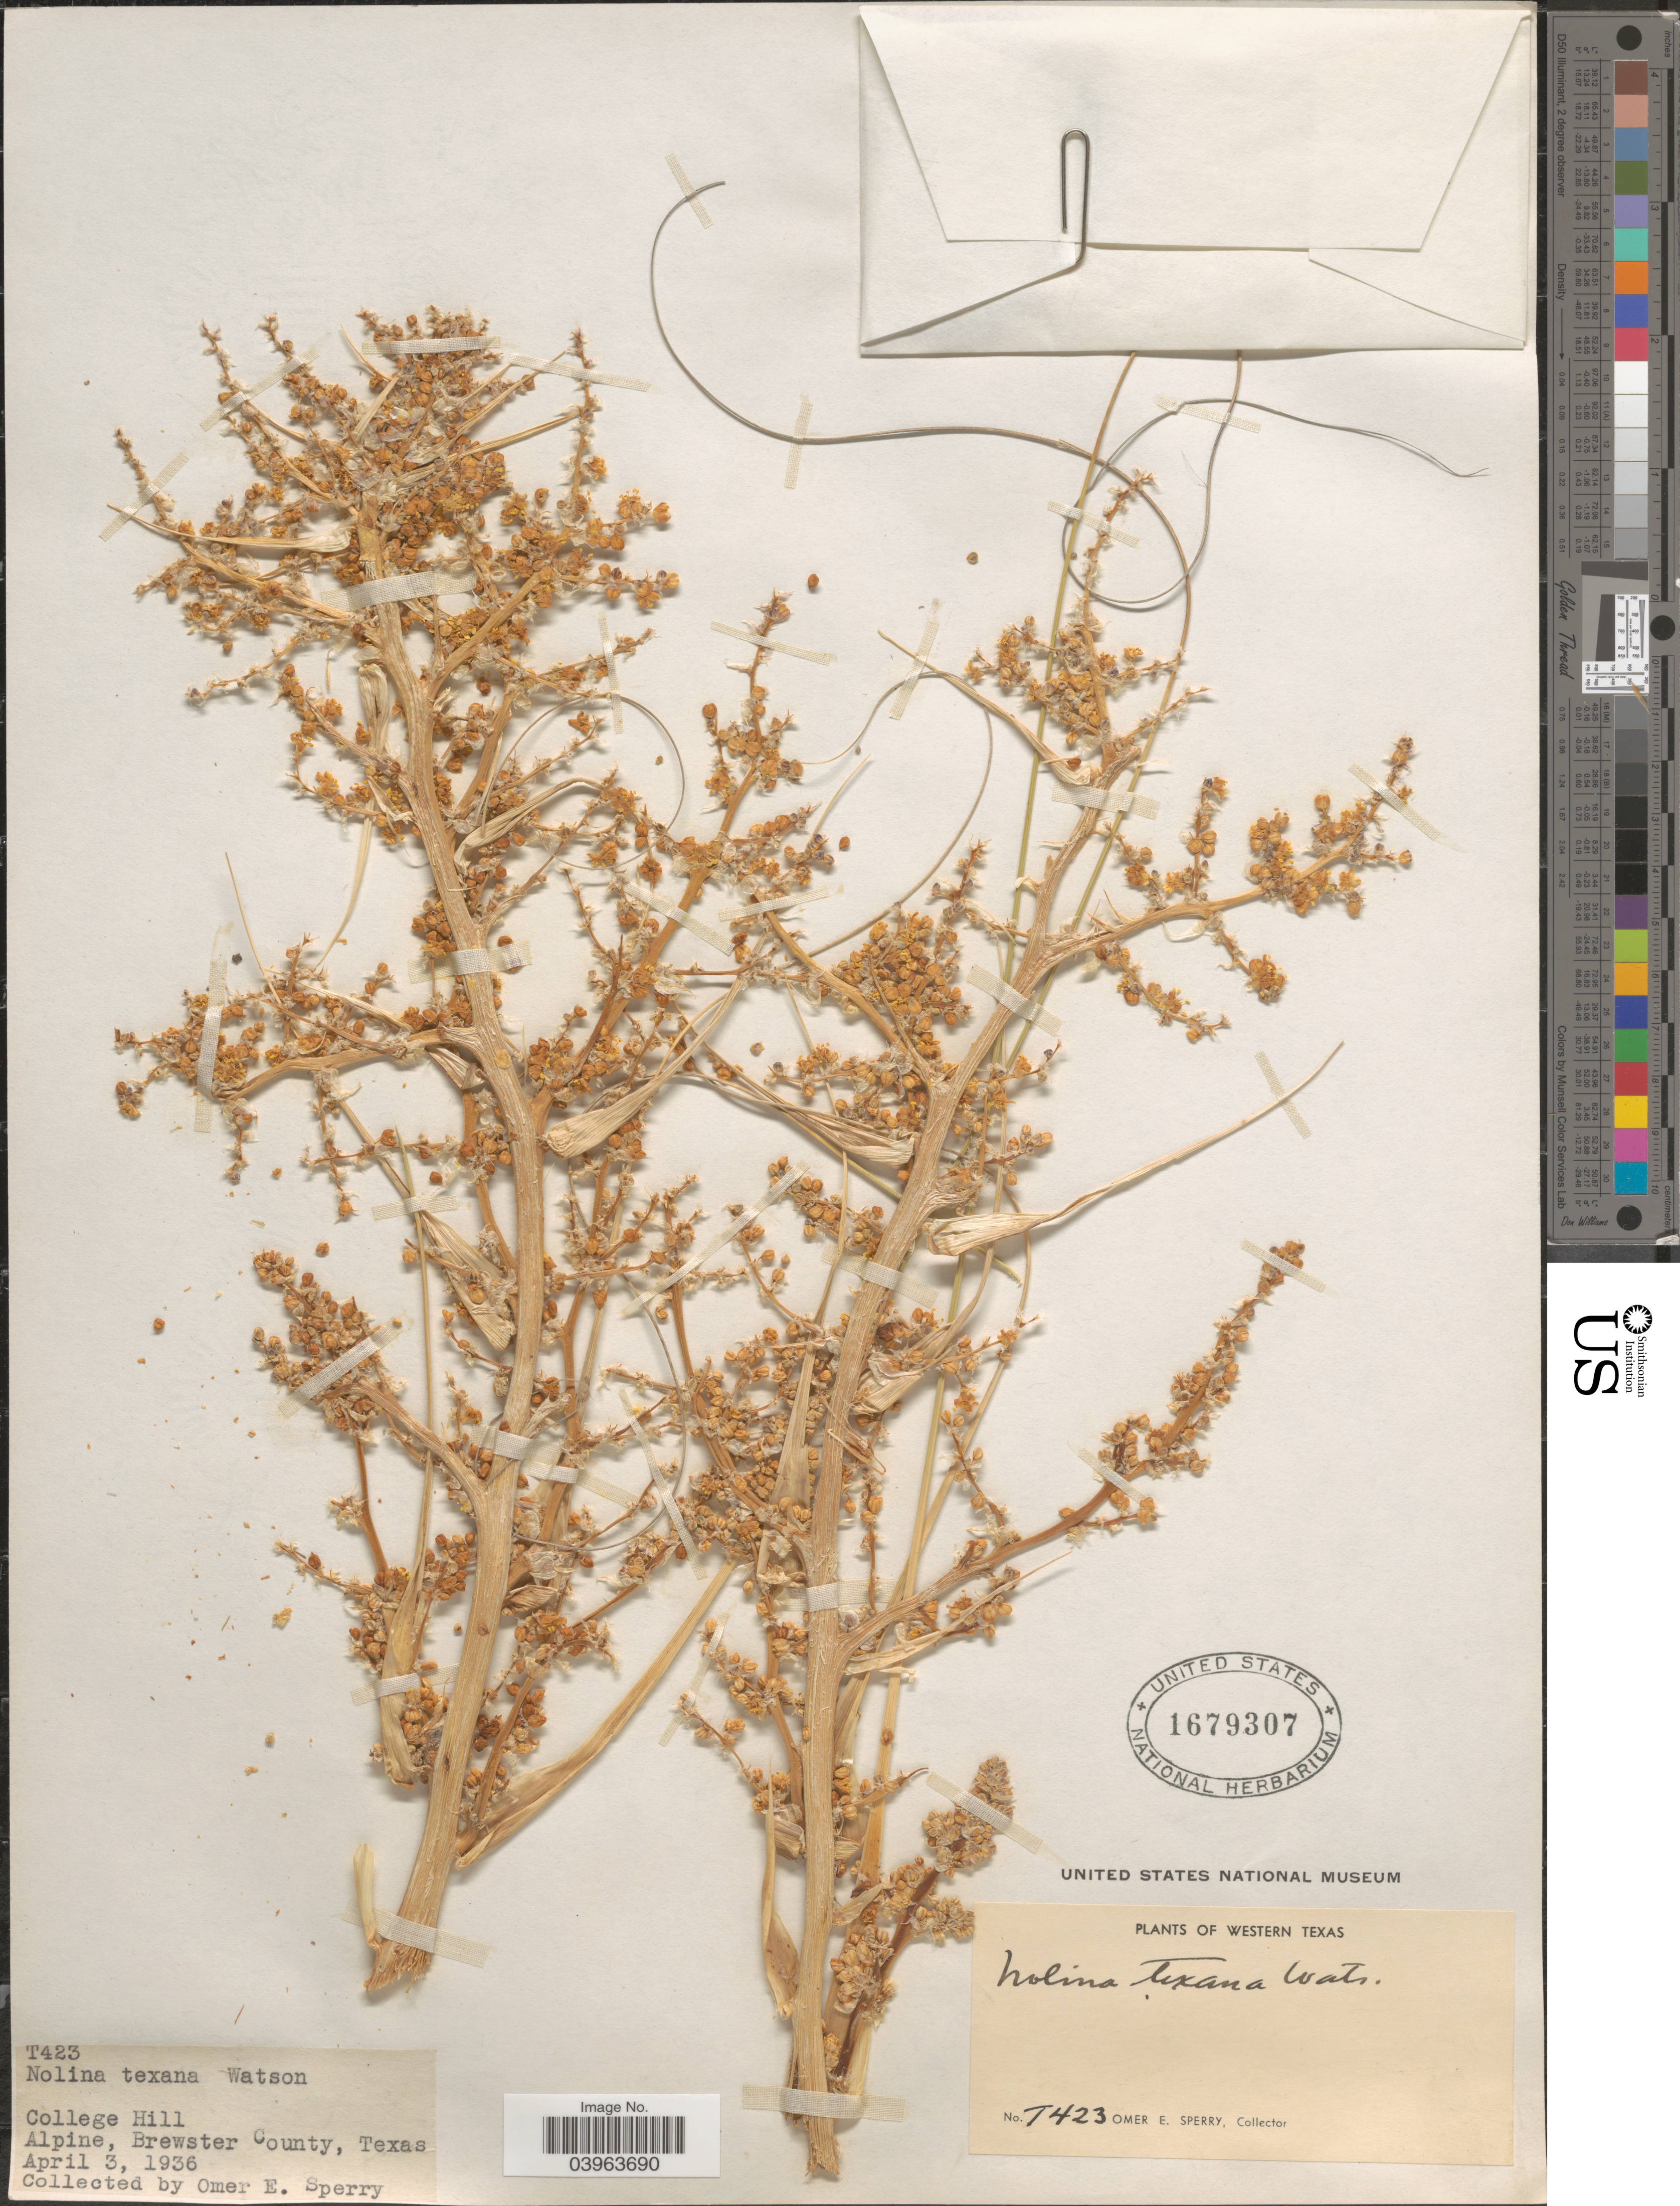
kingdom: Plantae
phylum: Tracheophyta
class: Liliopsida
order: Asparagales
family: Asparagaceae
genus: Nolina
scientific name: Nolina texana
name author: S. Watson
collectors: O. E. Sperry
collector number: T423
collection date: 1936-04-03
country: United States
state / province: Texas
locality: College Hill. Alpine, Brewster County. Western Texas.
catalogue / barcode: US 1679307